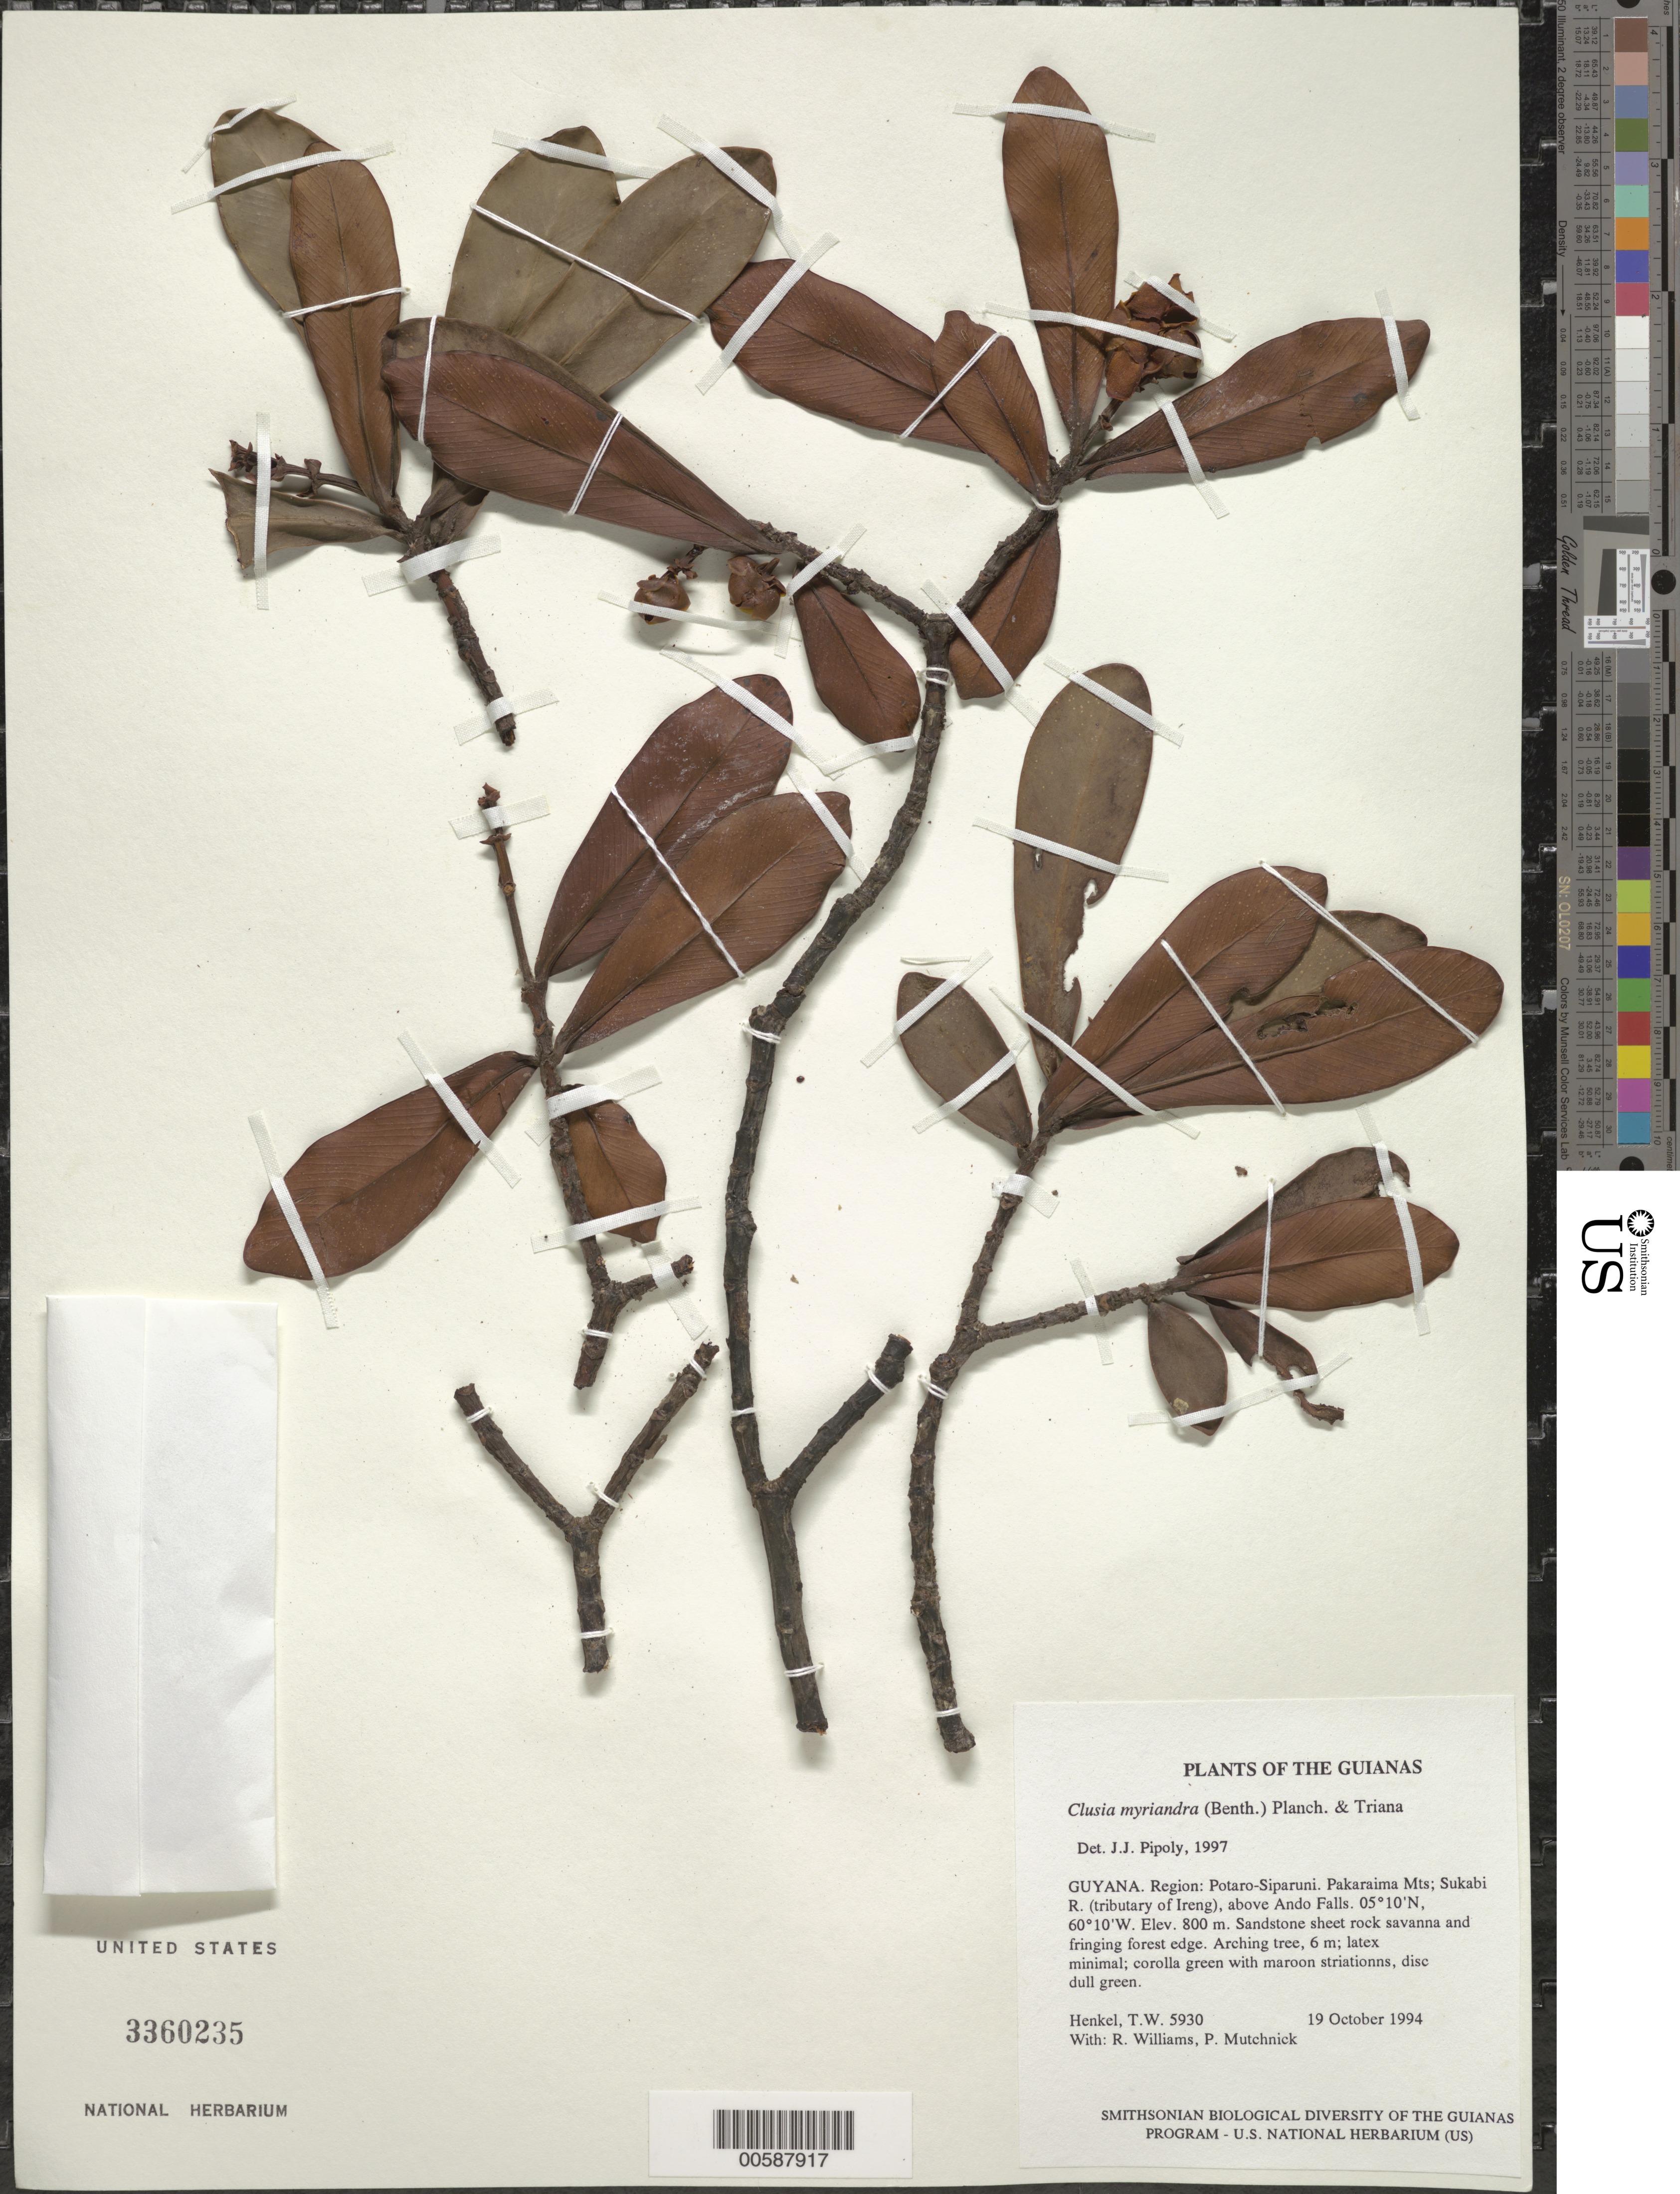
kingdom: Plantae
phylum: Tracheophyta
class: Magnoliopsida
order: Malpighiales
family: Clusiaceae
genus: Clusia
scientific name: Clusia myriandra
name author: (Benth.) Planch. & Triana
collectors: T. Henkel, R. Williams & P. Mutchnick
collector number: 5930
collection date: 1994-10-19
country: Guyana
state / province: Potaro-Siparuni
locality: The Guianas. Region: Potaro-Siparuni. Pakaraima Mts; Sukabi R. (tributary of Ireng), above Ando Falls.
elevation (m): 800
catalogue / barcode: US 3360235